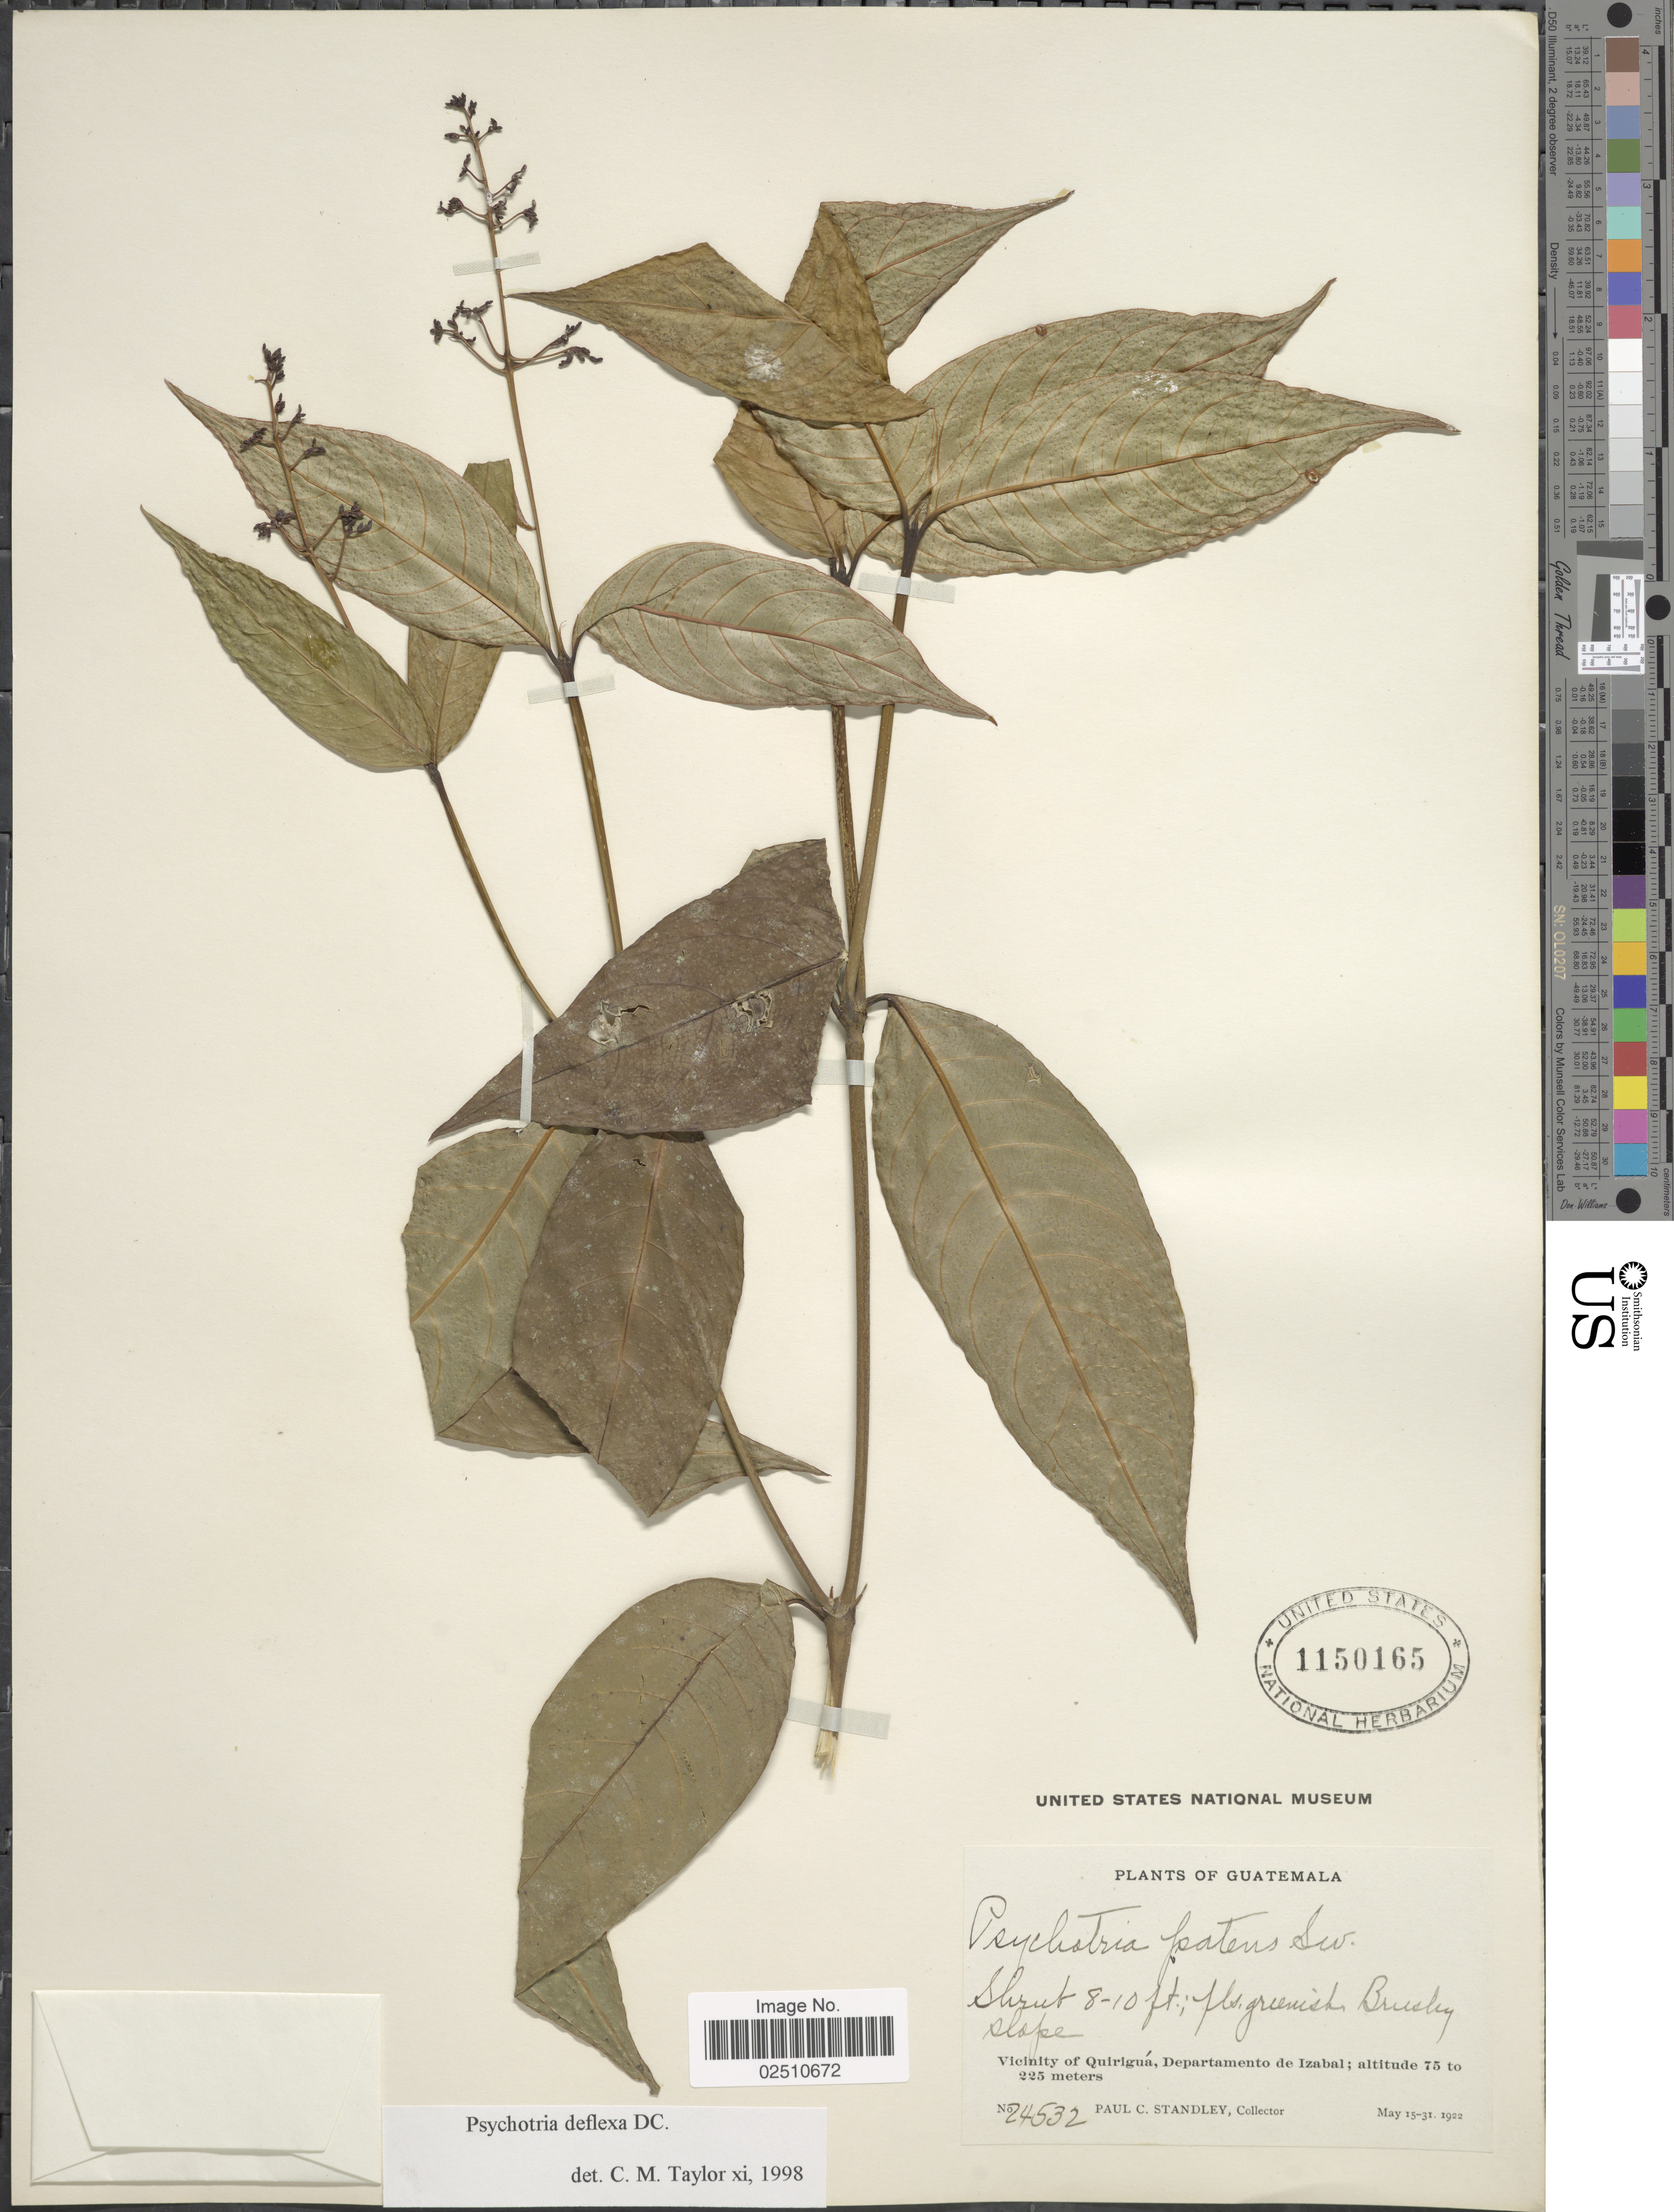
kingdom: Plantae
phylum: Tracheophyta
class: Magnoliopsida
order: Gentianales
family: Rubiaceae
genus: Psychotria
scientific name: Psychotria deflexa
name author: DC.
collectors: P. C. Standley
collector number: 24532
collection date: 1922-05-15/1922-05-31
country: Guatemala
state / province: Izabal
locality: Vicinity of Quirigua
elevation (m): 75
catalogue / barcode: US 1150165